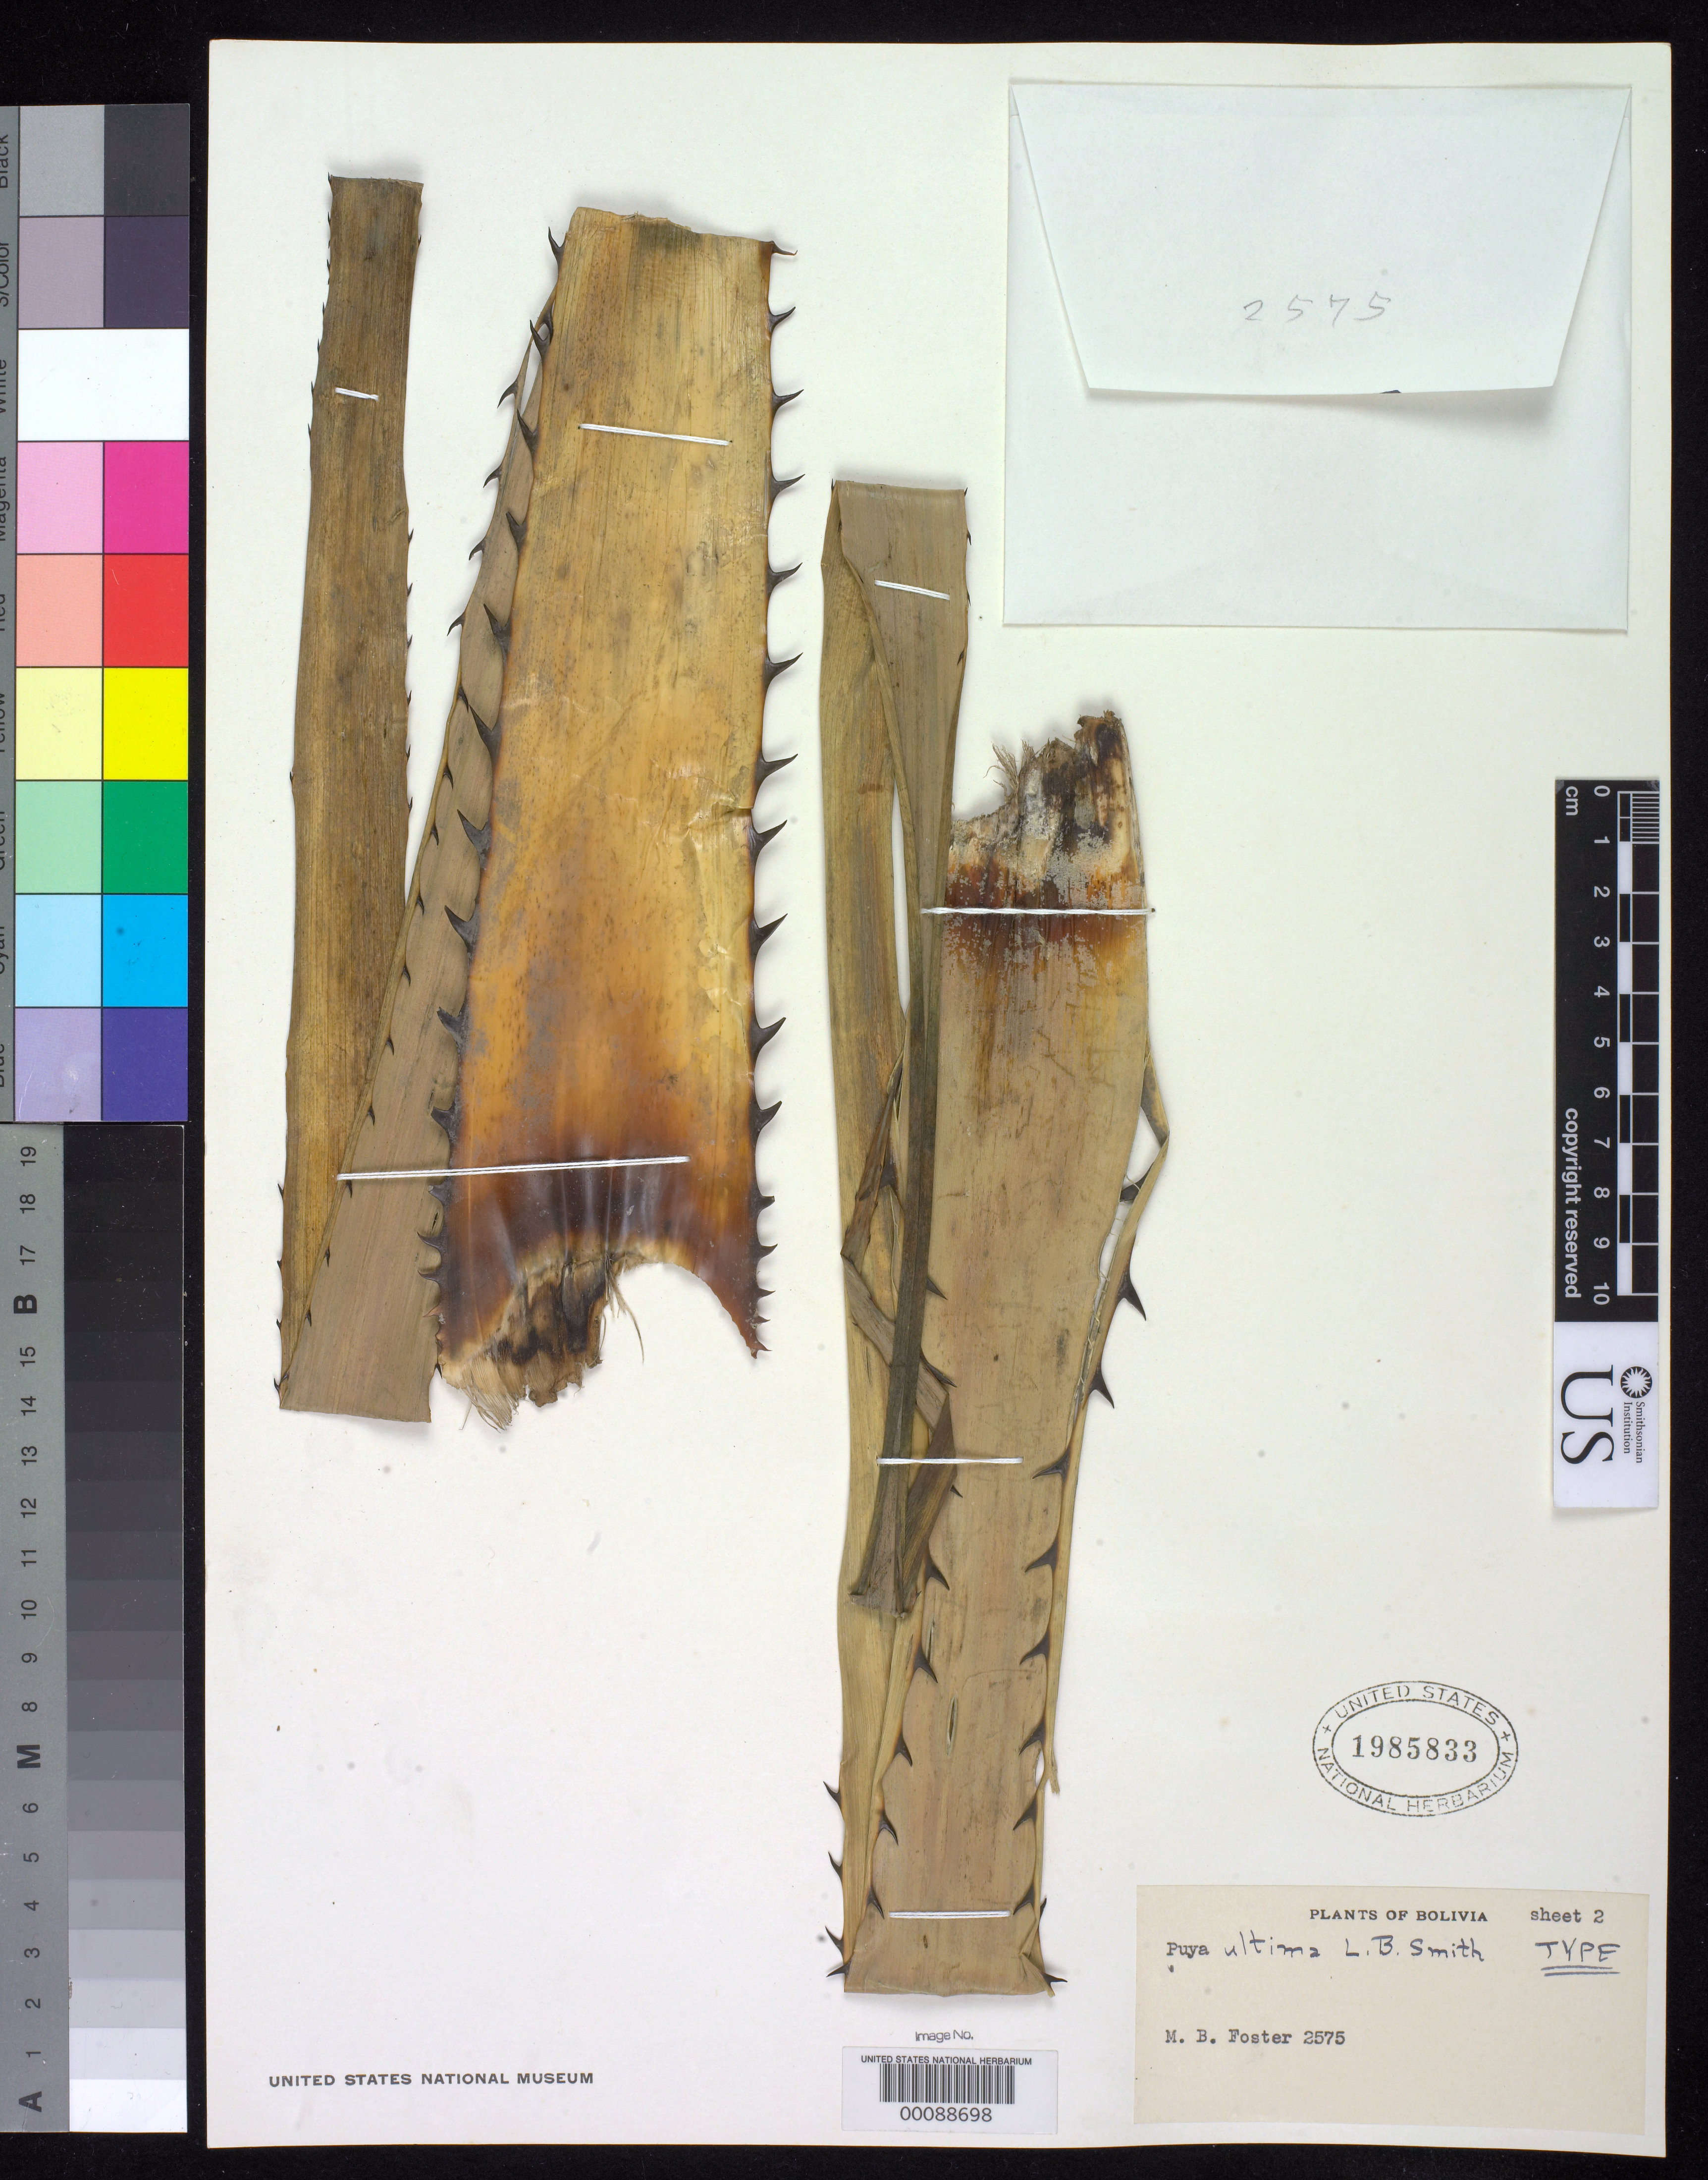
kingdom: Plantae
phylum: Tracheophyta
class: Liliopsida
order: Poales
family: Bromeliaceae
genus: Puya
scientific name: Puya ultima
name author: L.B. Sm.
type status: Holotype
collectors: M. B. Foster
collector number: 2575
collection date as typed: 20 Nov 1948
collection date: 1948-11-20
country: Bolivia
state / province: La Paz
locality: E slope of Eastern Cordillera, road to Irupana, E of La Paz.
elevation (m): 1500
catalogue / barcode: US 1985833